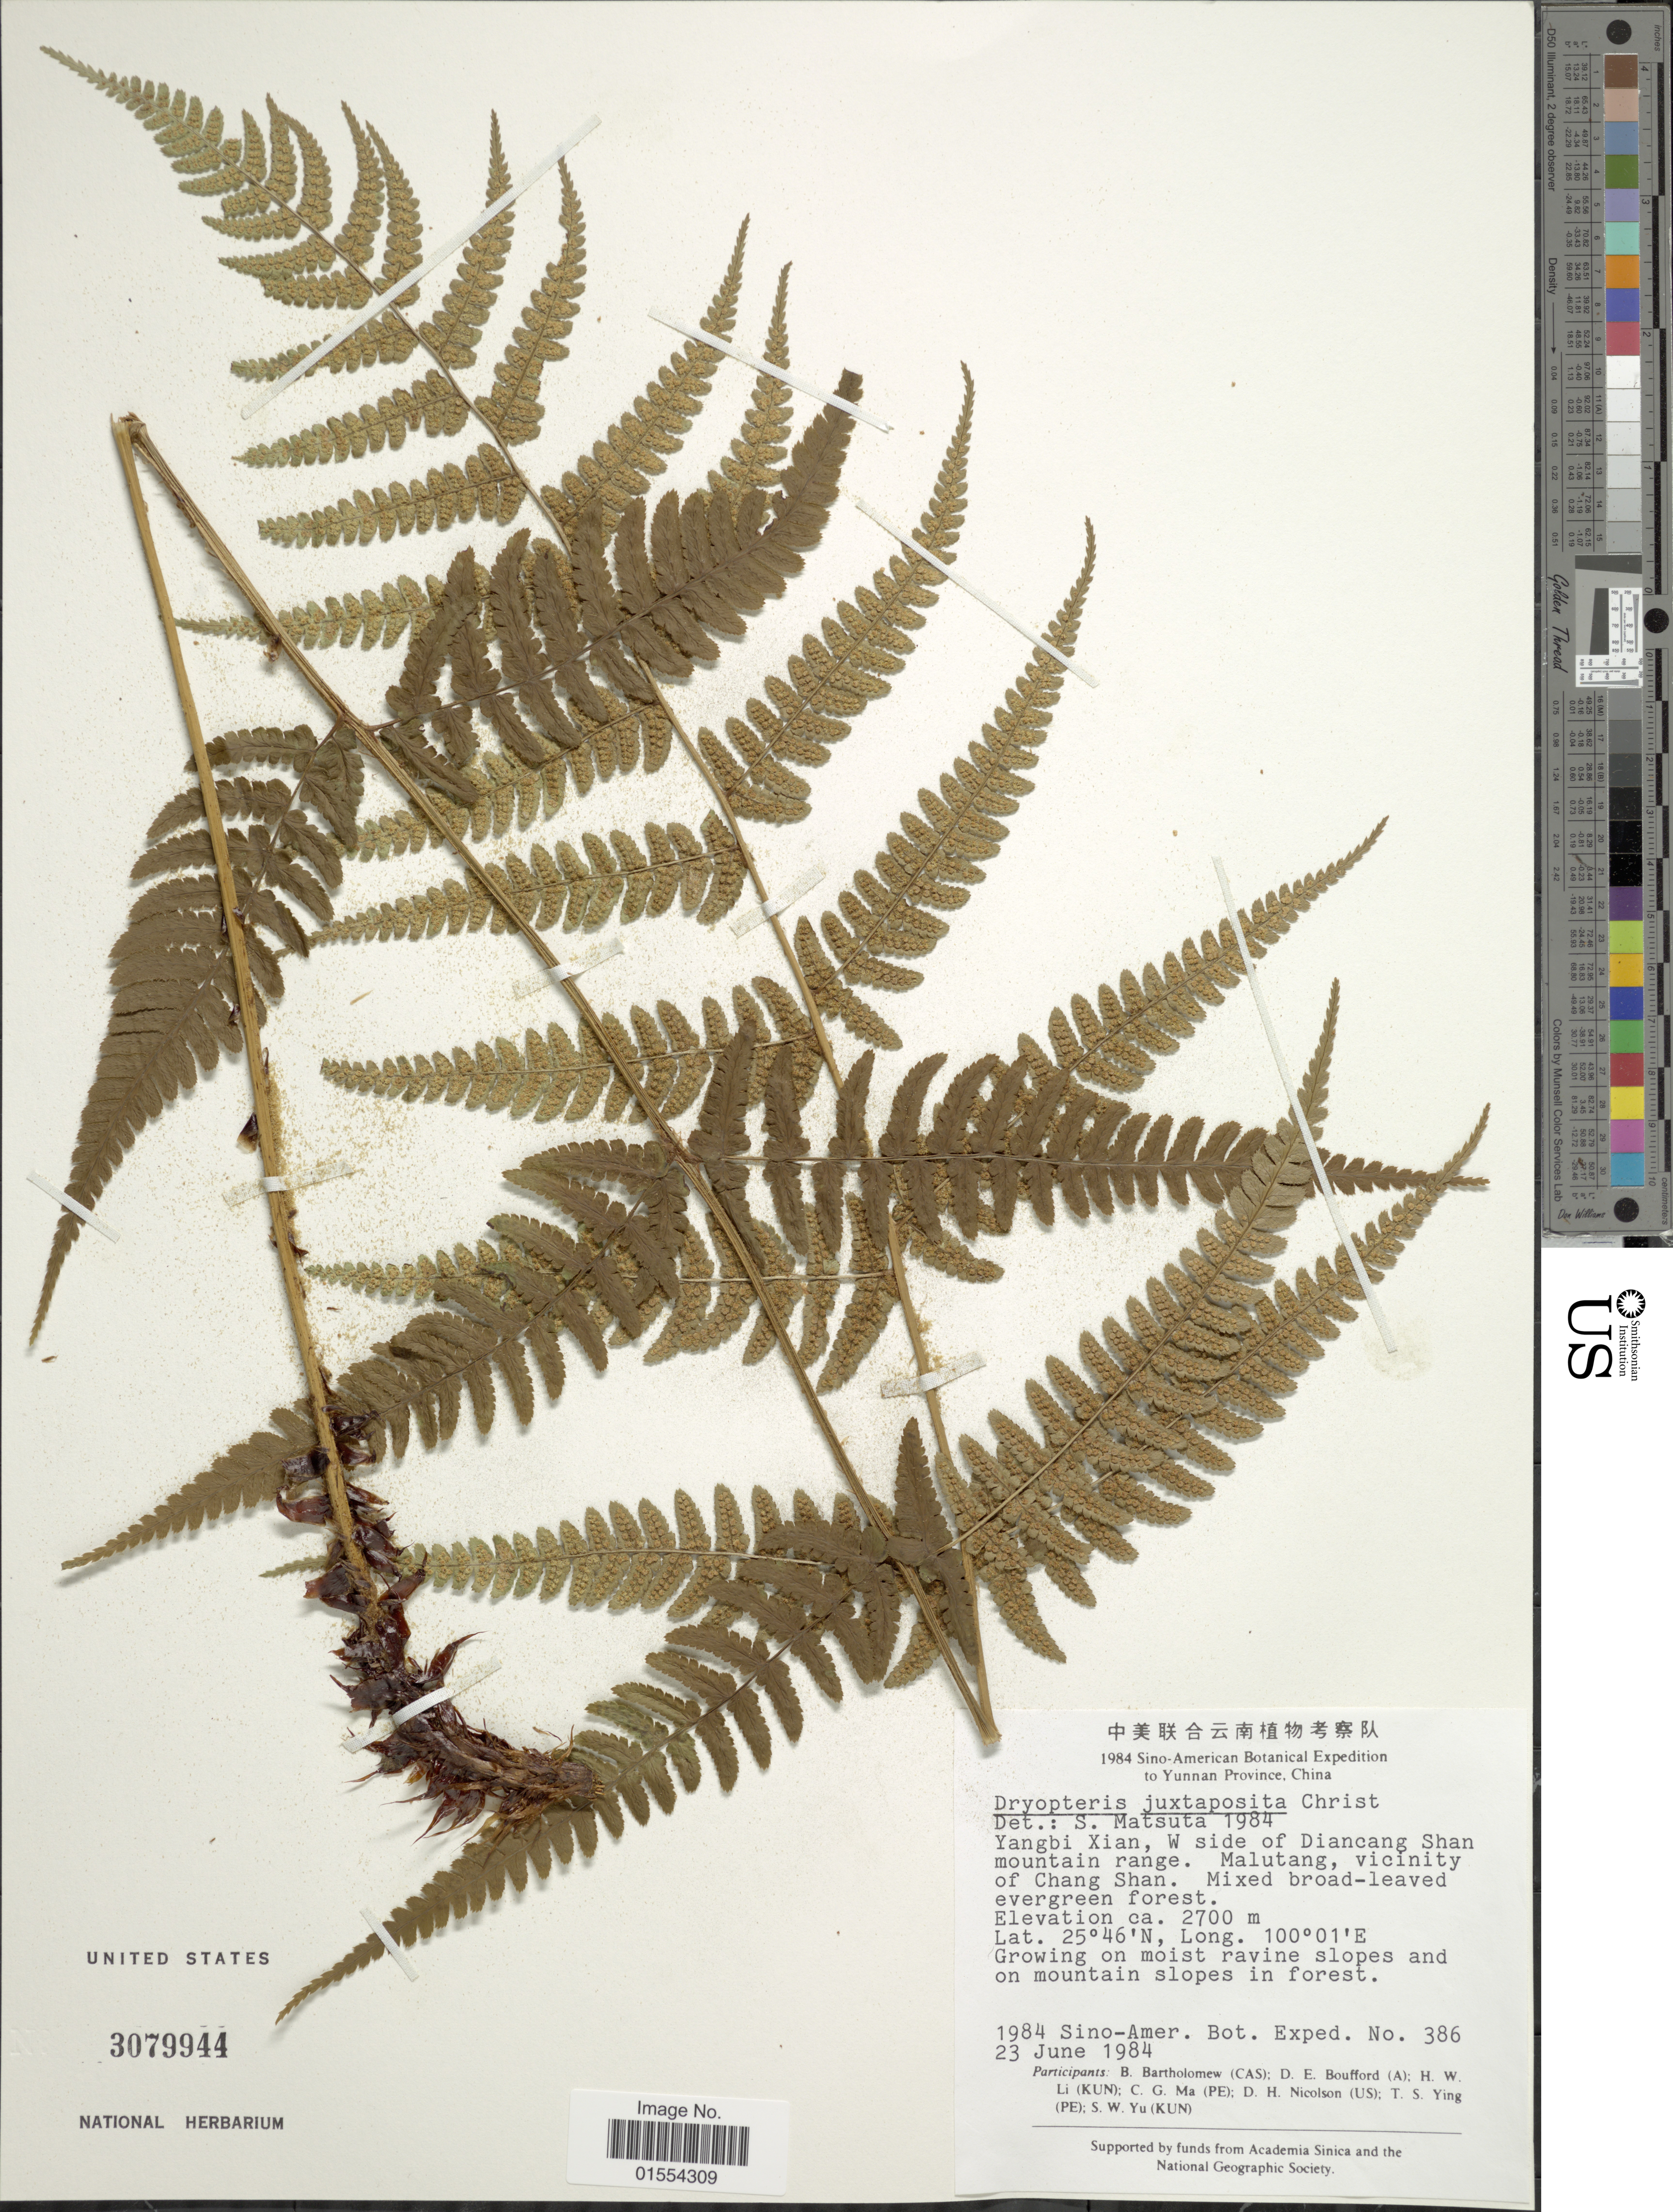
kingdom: Plantae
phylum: Tracheophyta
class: Polypodiopsida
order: Polypodiales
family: Dryopteridaceae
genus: Dryopteris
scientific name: Dryopteris juxtaposita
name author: Christ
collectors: Sino-Amer. Bot. Exped. 1984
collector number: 386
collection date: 1984-06-23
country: China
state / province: Yunnan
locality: Yunnnan Province, China. Yangbi Xian, W side of Diancang Shan mountain range, Malutang, vicinity of Chang Shan.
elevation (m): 2700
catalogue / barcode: US 3079944